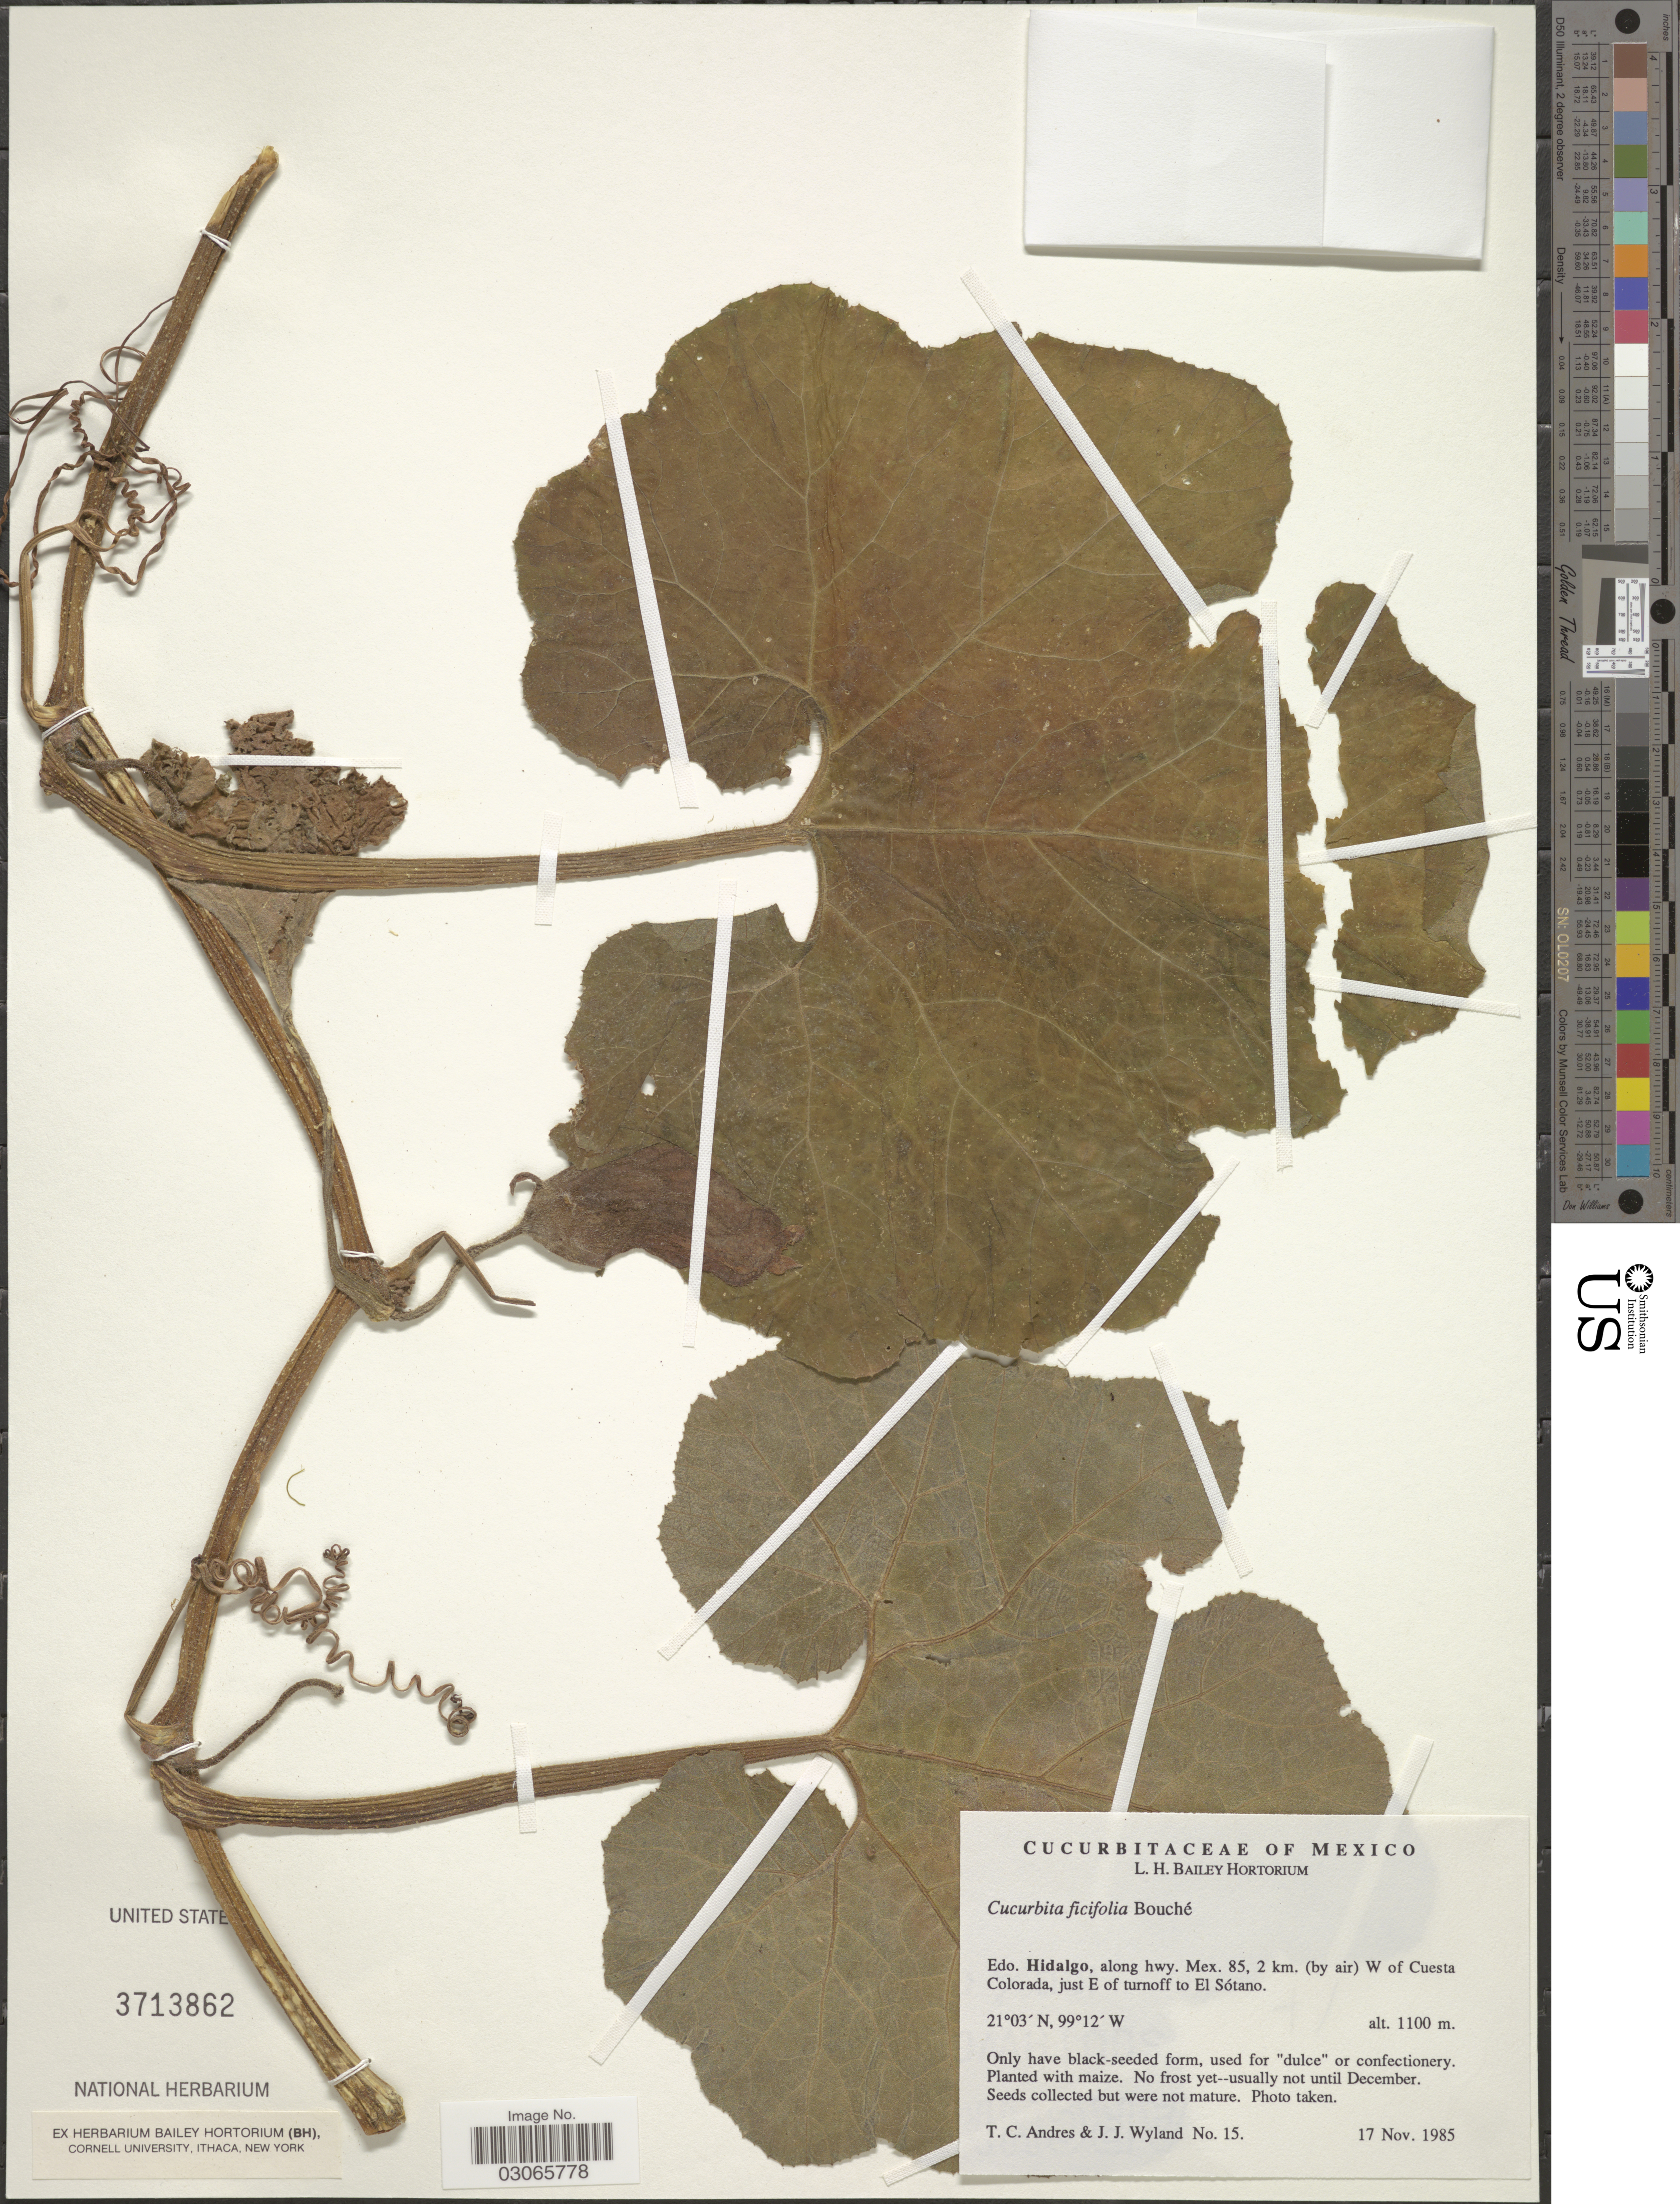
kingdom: Plantae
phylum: Tracheophyta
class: Magnoliopsida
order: Cucurbitales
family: Cucurbitaceae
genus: Cucurbita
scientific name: Cucurbita ficifolia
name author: C.D. Bouché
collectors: T. C. Andres & J. J. Wyland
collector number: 15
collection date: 1985-11-17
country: Mexico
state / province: Hidalgo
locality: Along hwy. Mex. 85, 2 km (by air) W of Cuesta Colorada, just E of turnoff to El Sótano.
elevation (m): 1100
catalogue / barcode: US 3713862